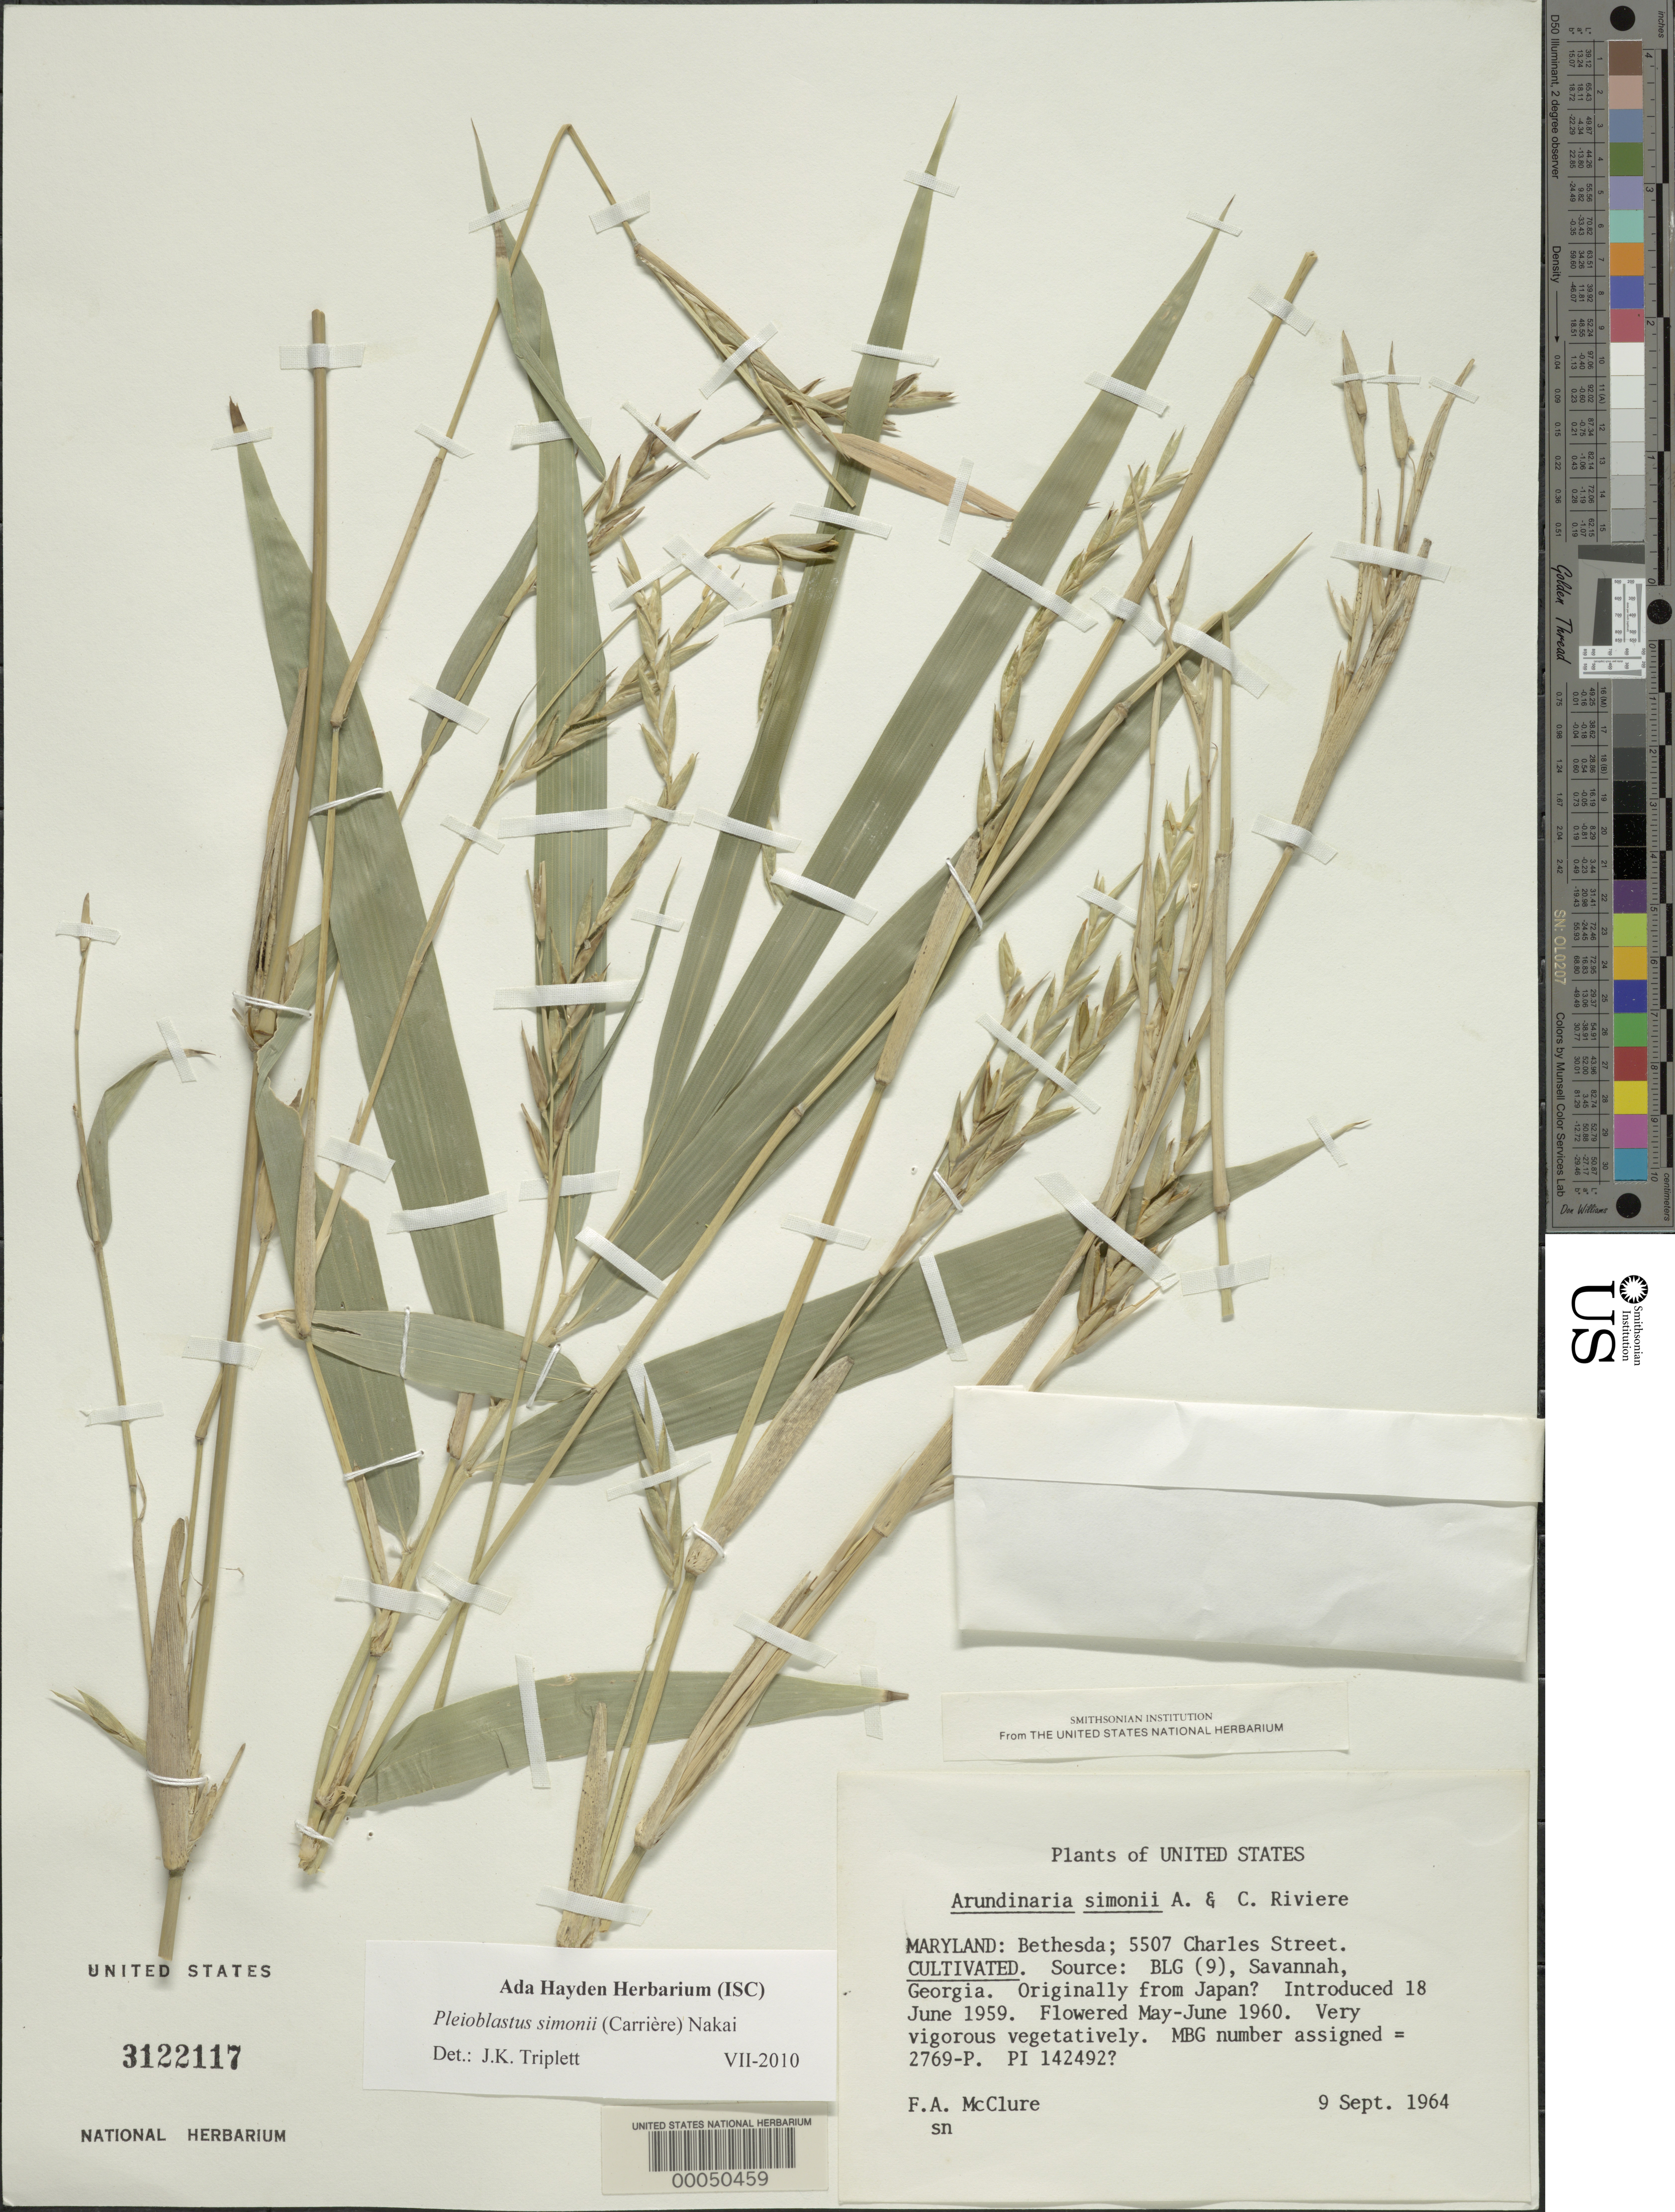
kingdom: Plantae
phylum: Tracheophyta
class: Liliopsida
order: Poales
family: Poaceae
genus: Pleioblastus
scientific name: Pleioblastus simonii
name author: (Carrière) Nakai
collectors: F. A. McClure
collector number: MBG 2769-P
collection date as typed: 09 Sep 1964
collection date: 1964-09-09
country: United States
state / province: Maryland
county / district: Montgomery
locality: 5507 Charles Street, Bethesda (McClure's garden)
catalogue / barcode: US 3122117